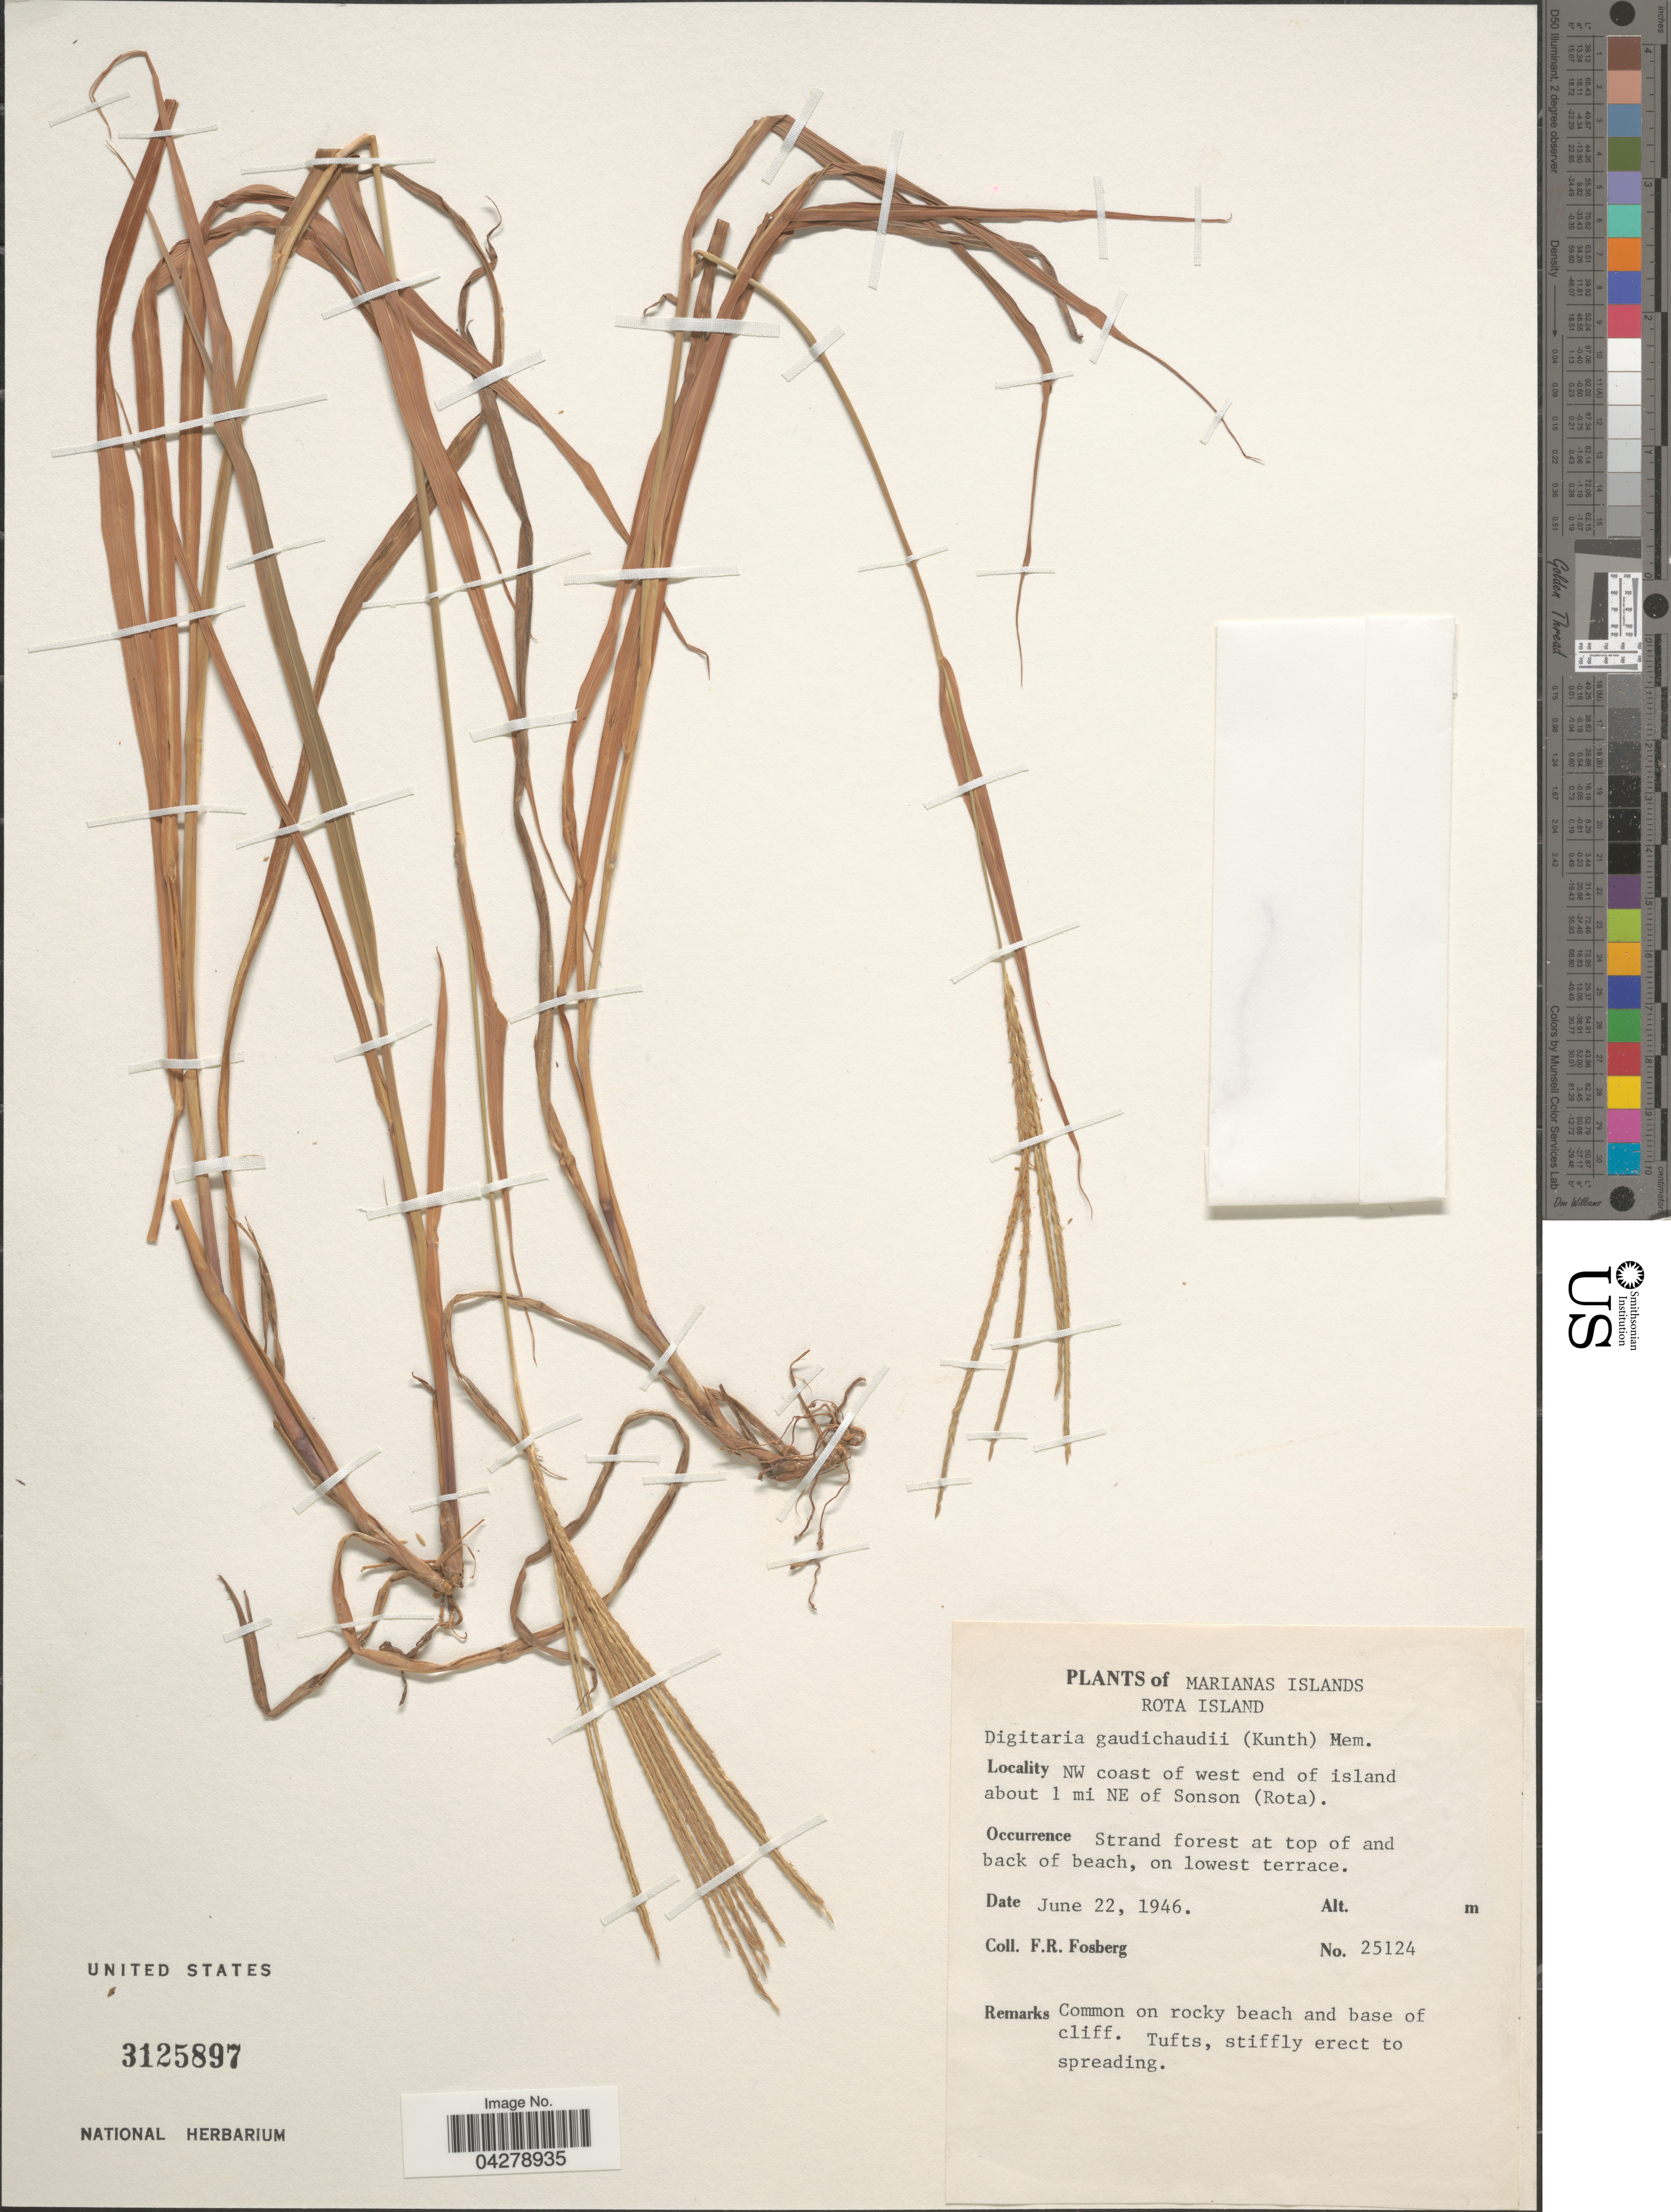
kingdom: Plantae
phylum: Tracheophyta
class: Liliopsida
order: Poales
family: Poaceae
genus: Digitaria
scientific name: Digitaria gaudichaudii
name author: (Kunth) Ham.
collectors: F. R. Fosberg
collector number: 25124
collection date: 1946-06-22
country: Northern Mariana Islands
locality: Marianas Islands. Rota Island. NW coast of west end of island about 1 mi NE of Sonson (Rota). Strand forest at top of and back of beach, on lowest terrace. Common on rocky beach and base of cliff.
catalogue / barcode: US 3125897